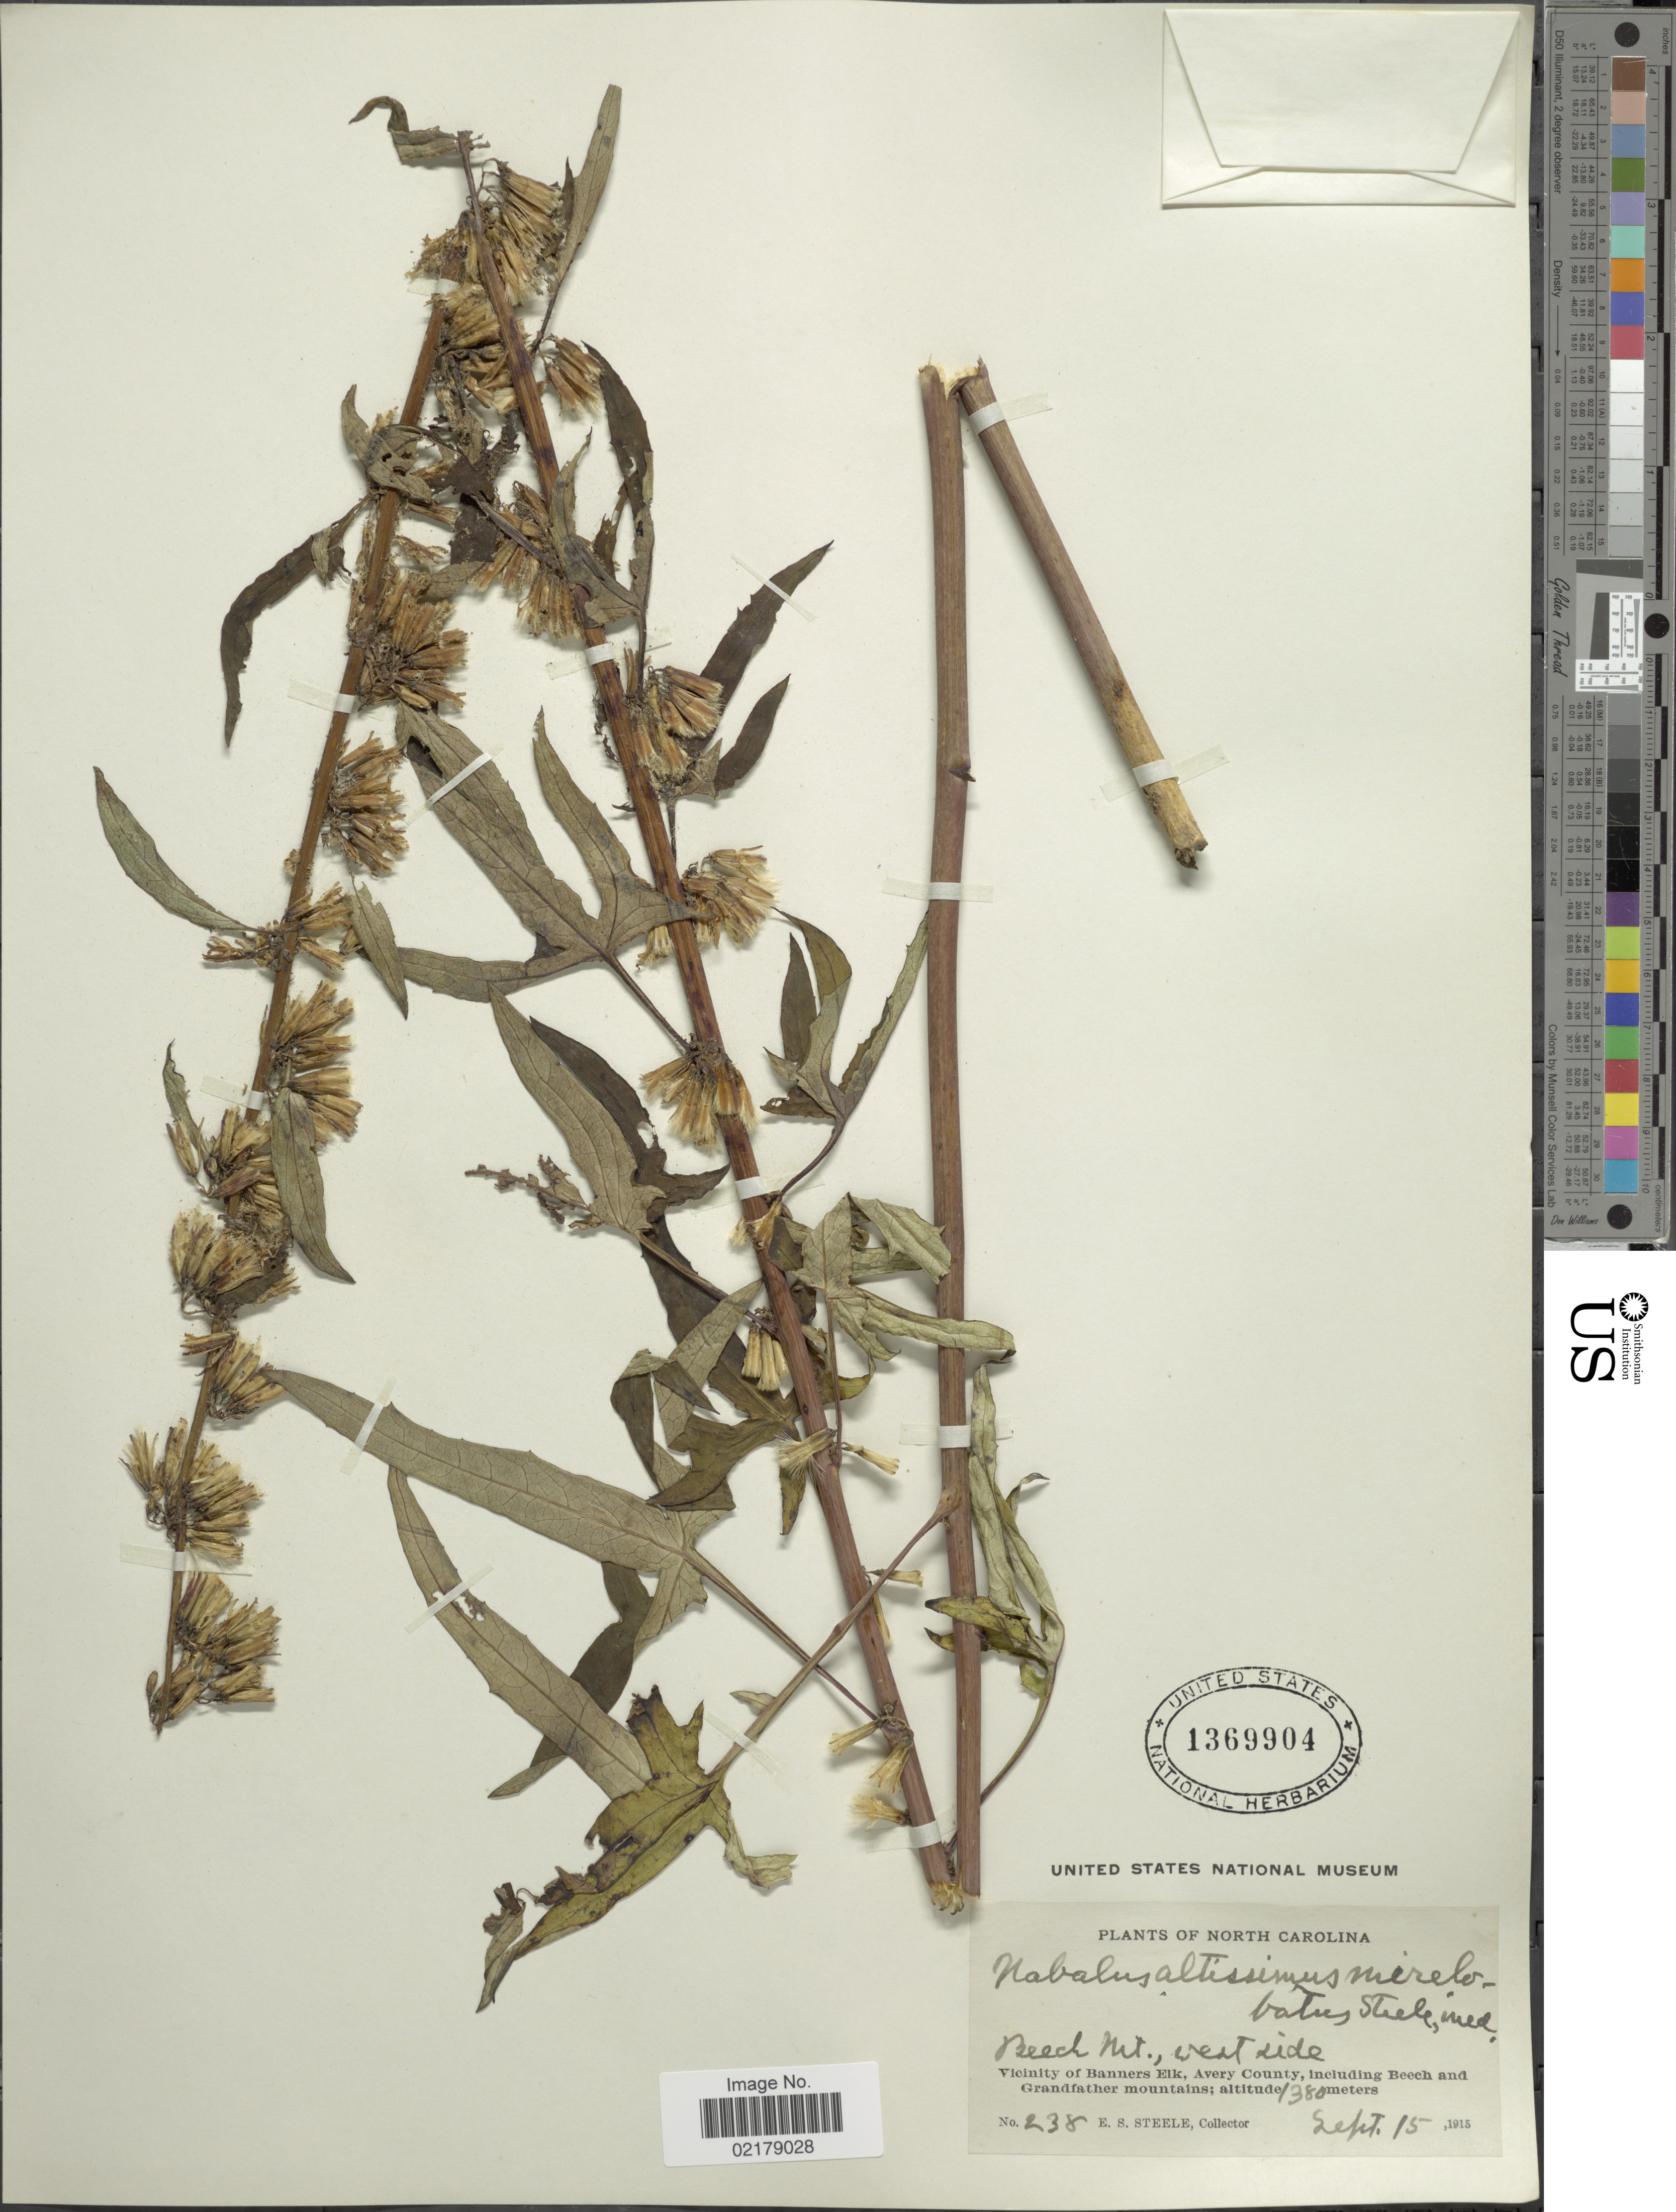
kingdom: Plantae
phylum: Tracheophyta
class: Magnoliopsida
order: Asterales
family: Asteraceae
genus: Nabalus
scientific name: Nabalus altissimus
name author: (L.) Hook.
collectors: E. Steele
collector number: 238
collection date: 1915-09-15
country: United States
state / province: North Carolina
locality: Beech Mt., west side, Vicinity of Banners Elk, Avery County, including Beech and Grandfather mountains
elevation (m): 1380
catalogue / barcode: US 1369904